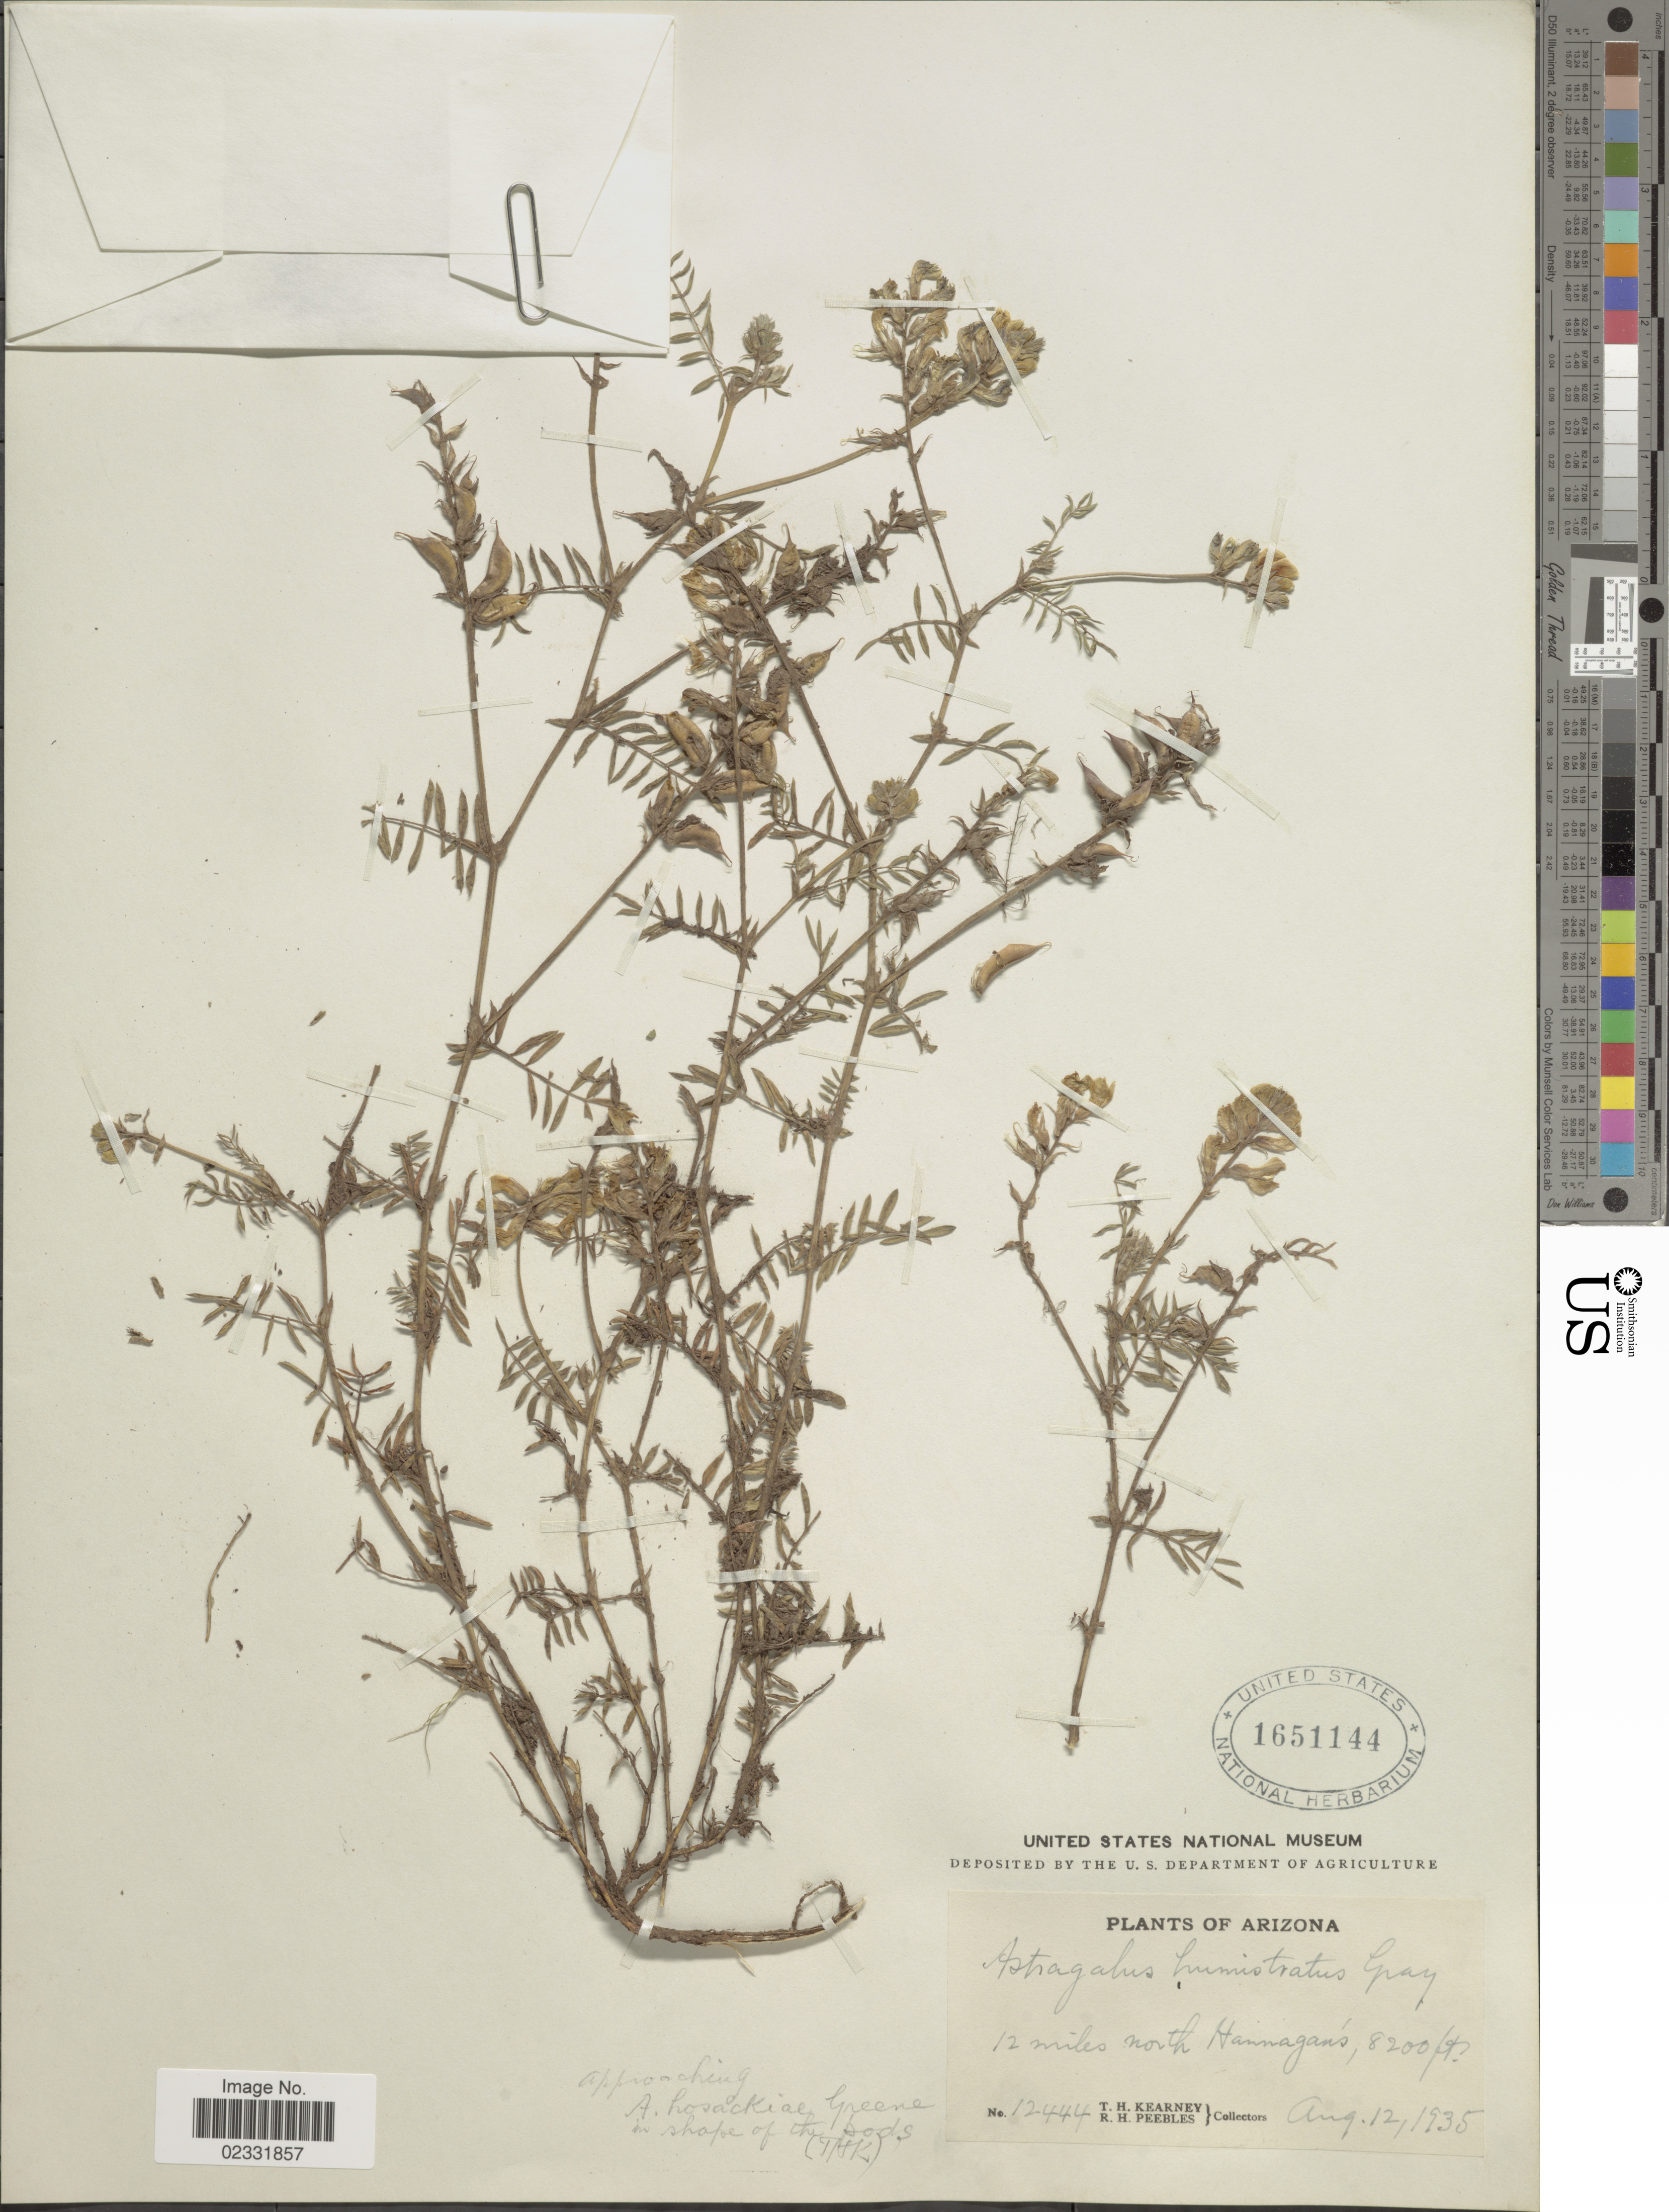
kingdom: Plantae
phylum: Tracheophyta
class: Magnoliopsida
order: Fabales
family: Fabaceae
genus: Astragalus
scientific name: Astragalus humistratus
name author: A. Gray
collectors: T. H. Kearney & R. H. Peebles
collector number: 12444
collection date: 1935-08-12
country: United States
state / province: Arizona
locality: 12 miles north of Hannagan's.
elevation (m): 2499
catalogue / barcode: US 1651144